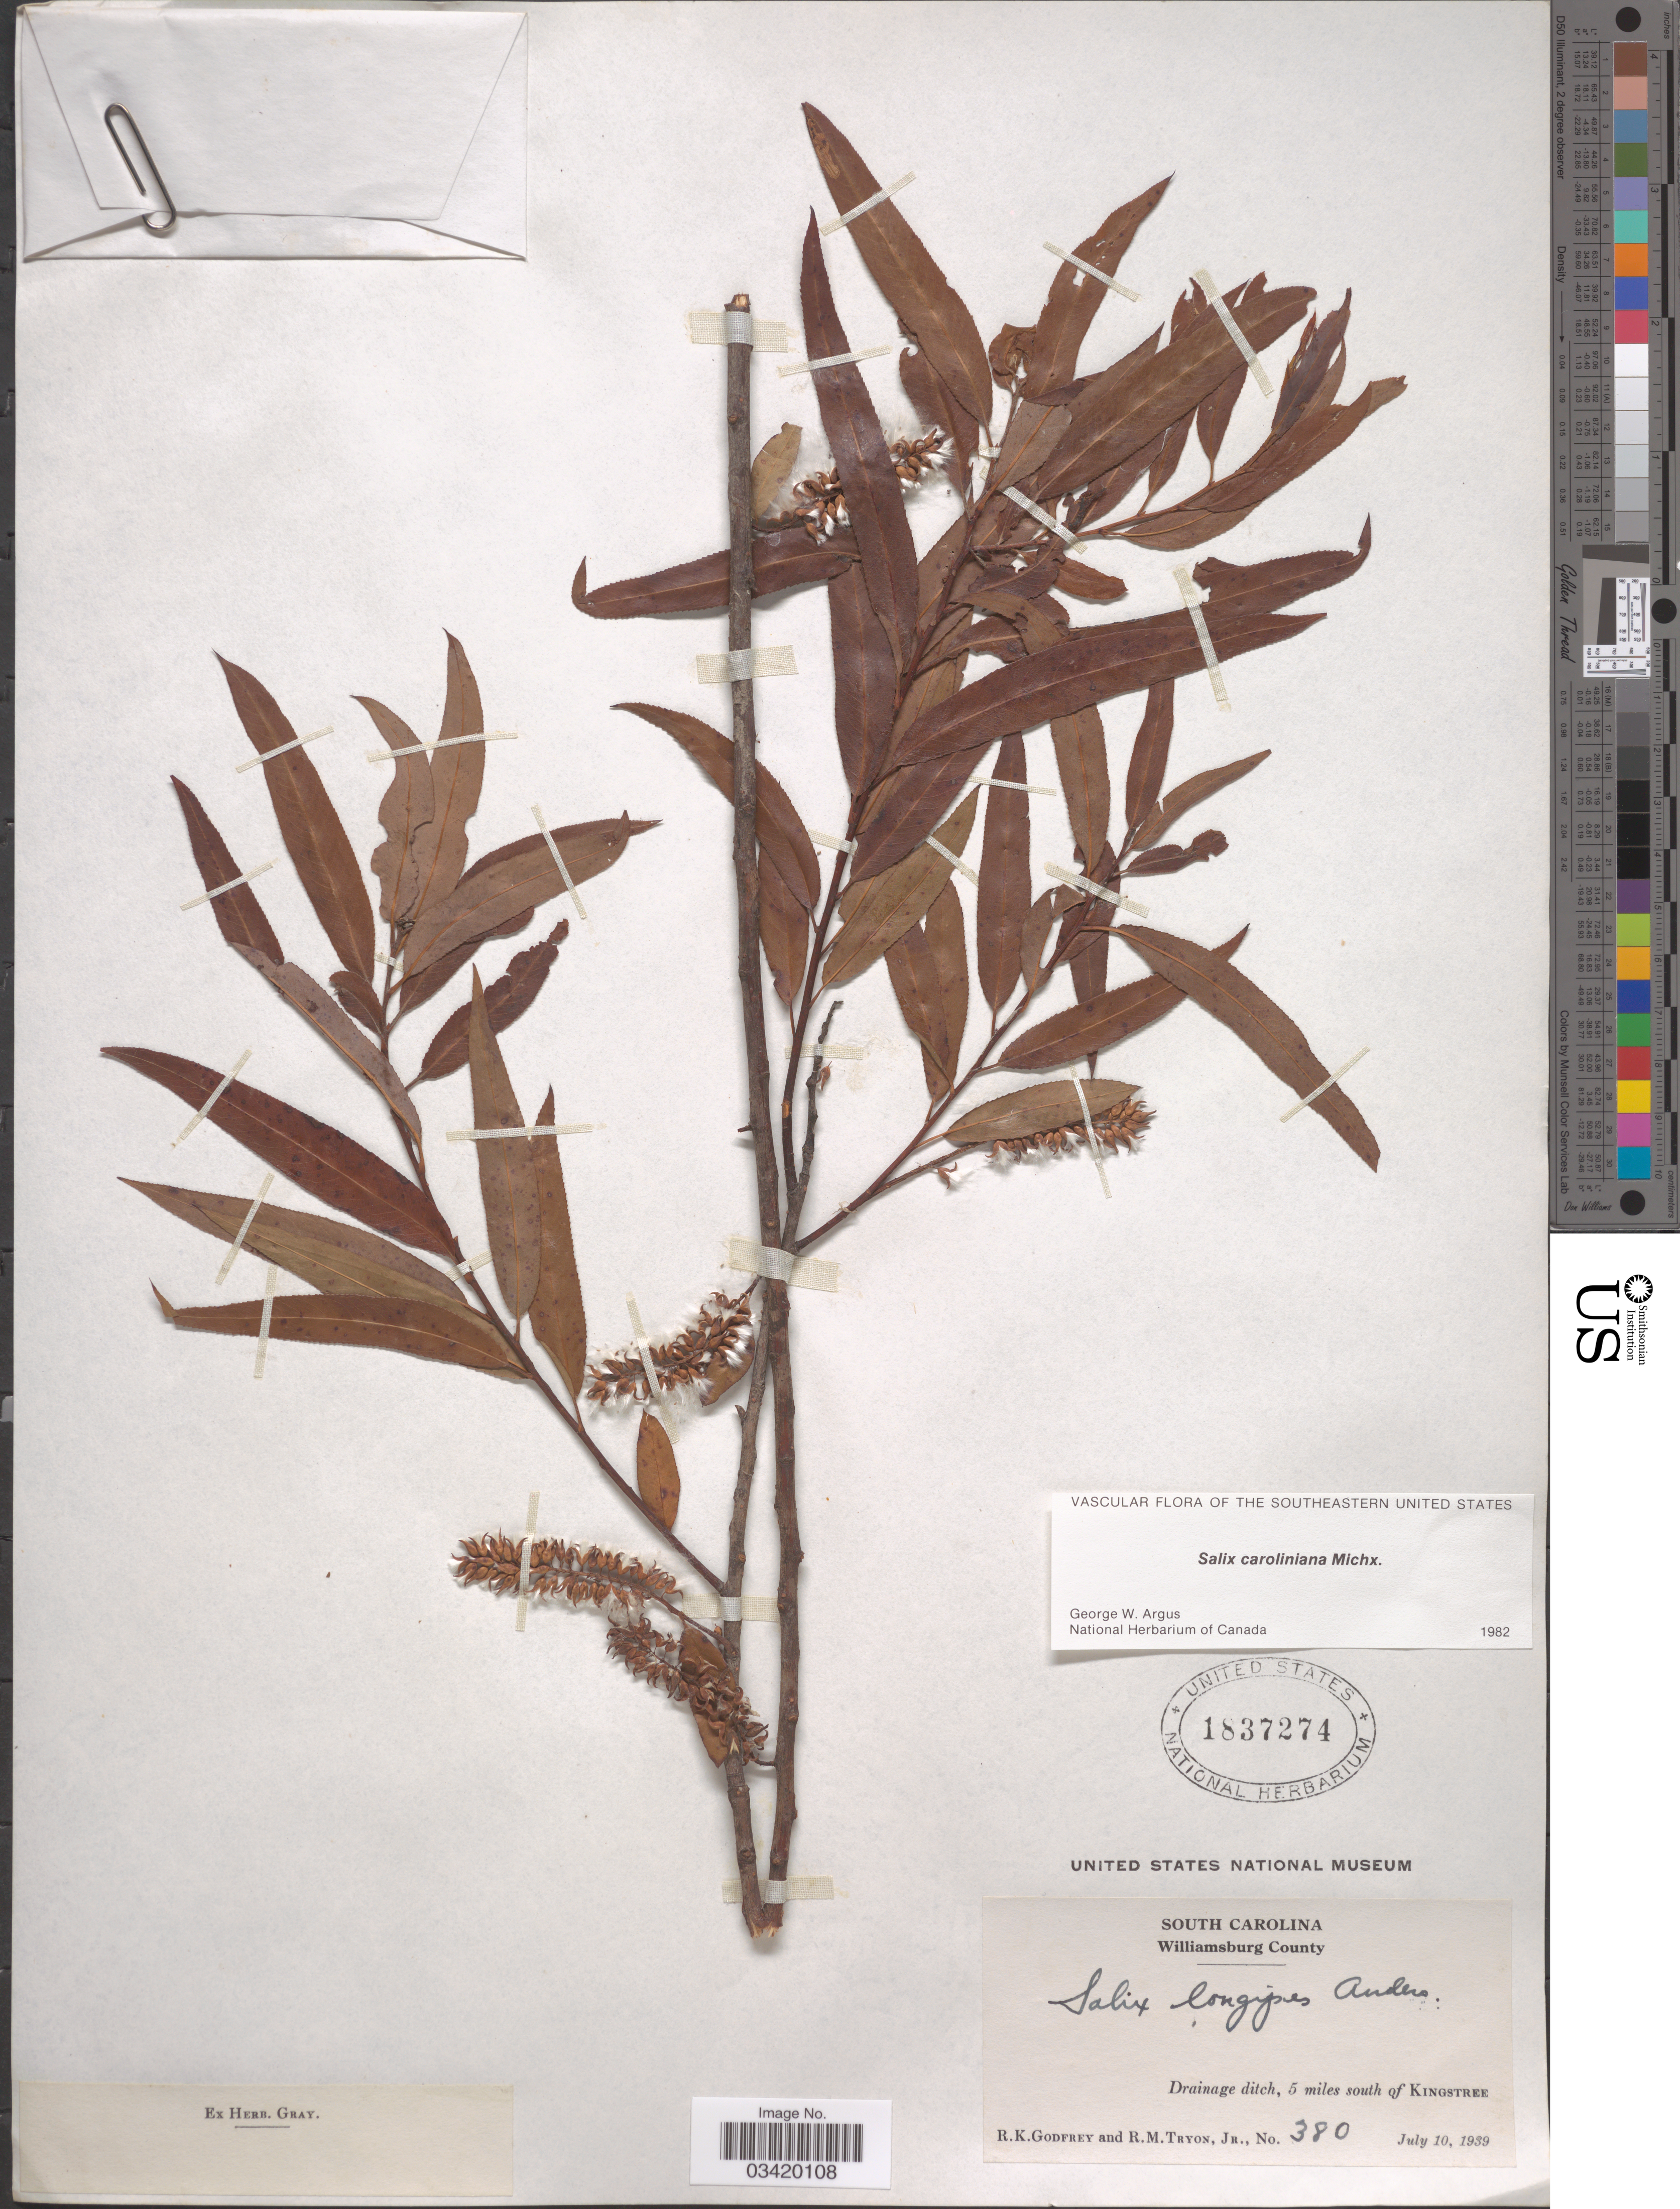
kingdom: Plantae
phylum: Tracheophyta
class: Magnoliopsida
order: Malpighiales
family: Salicaceae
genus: Salix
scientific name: Salix caroliniana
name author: Michx.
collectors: R. K. Godfrey & R. Tryon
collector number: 380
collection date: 1939-07-10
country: United States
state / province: South Carolina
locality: Williamsburg County. Drainage ditch, 5 miles south of Kingstree.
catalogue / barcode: US 1837274